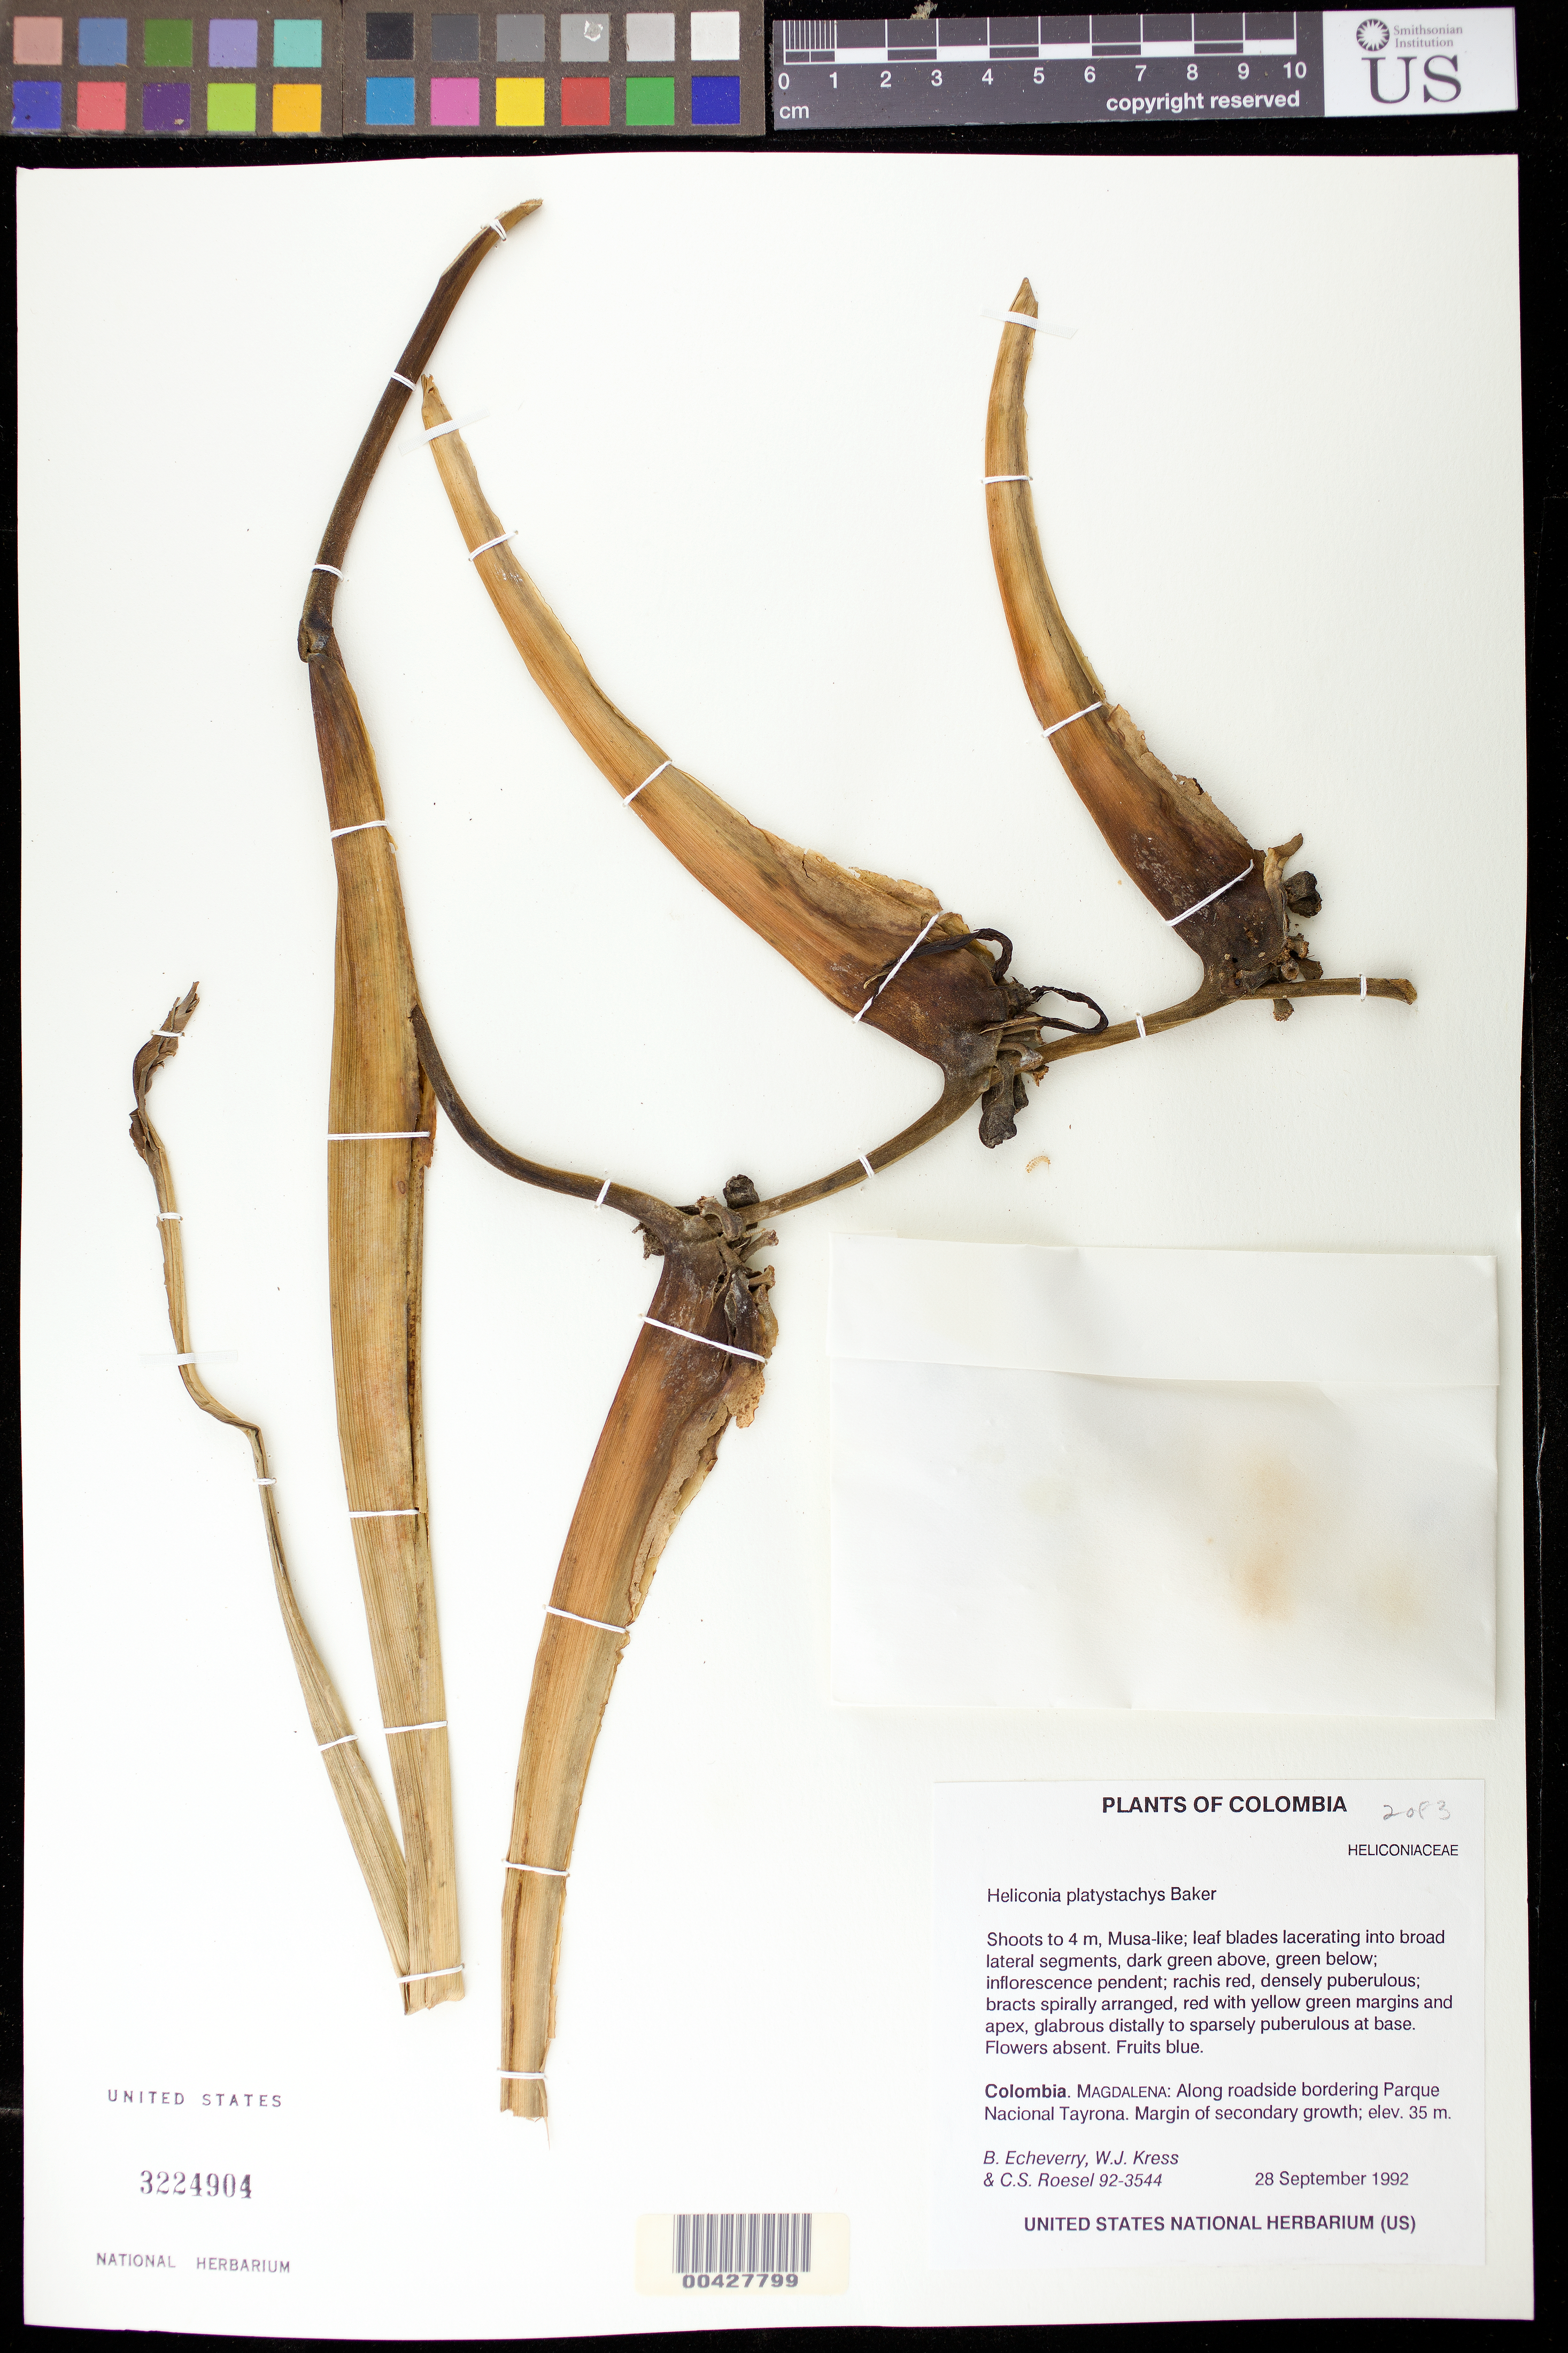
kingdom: Plantae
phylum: Tracheophyta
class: Liliopsida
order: Zingiberales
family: Heliconiaceae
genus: Heliconia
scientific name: Heliconia platystachys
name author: Baker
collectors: B. Echeverry, W. J. Kress & C. S. Roesel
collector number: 92-3544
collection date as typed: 28 Sep 1992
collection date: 1992-09-28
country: Colombia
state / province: Magdalena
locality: Along roadside bordering tayrona National Park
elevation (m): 35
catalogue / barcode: US 3224904